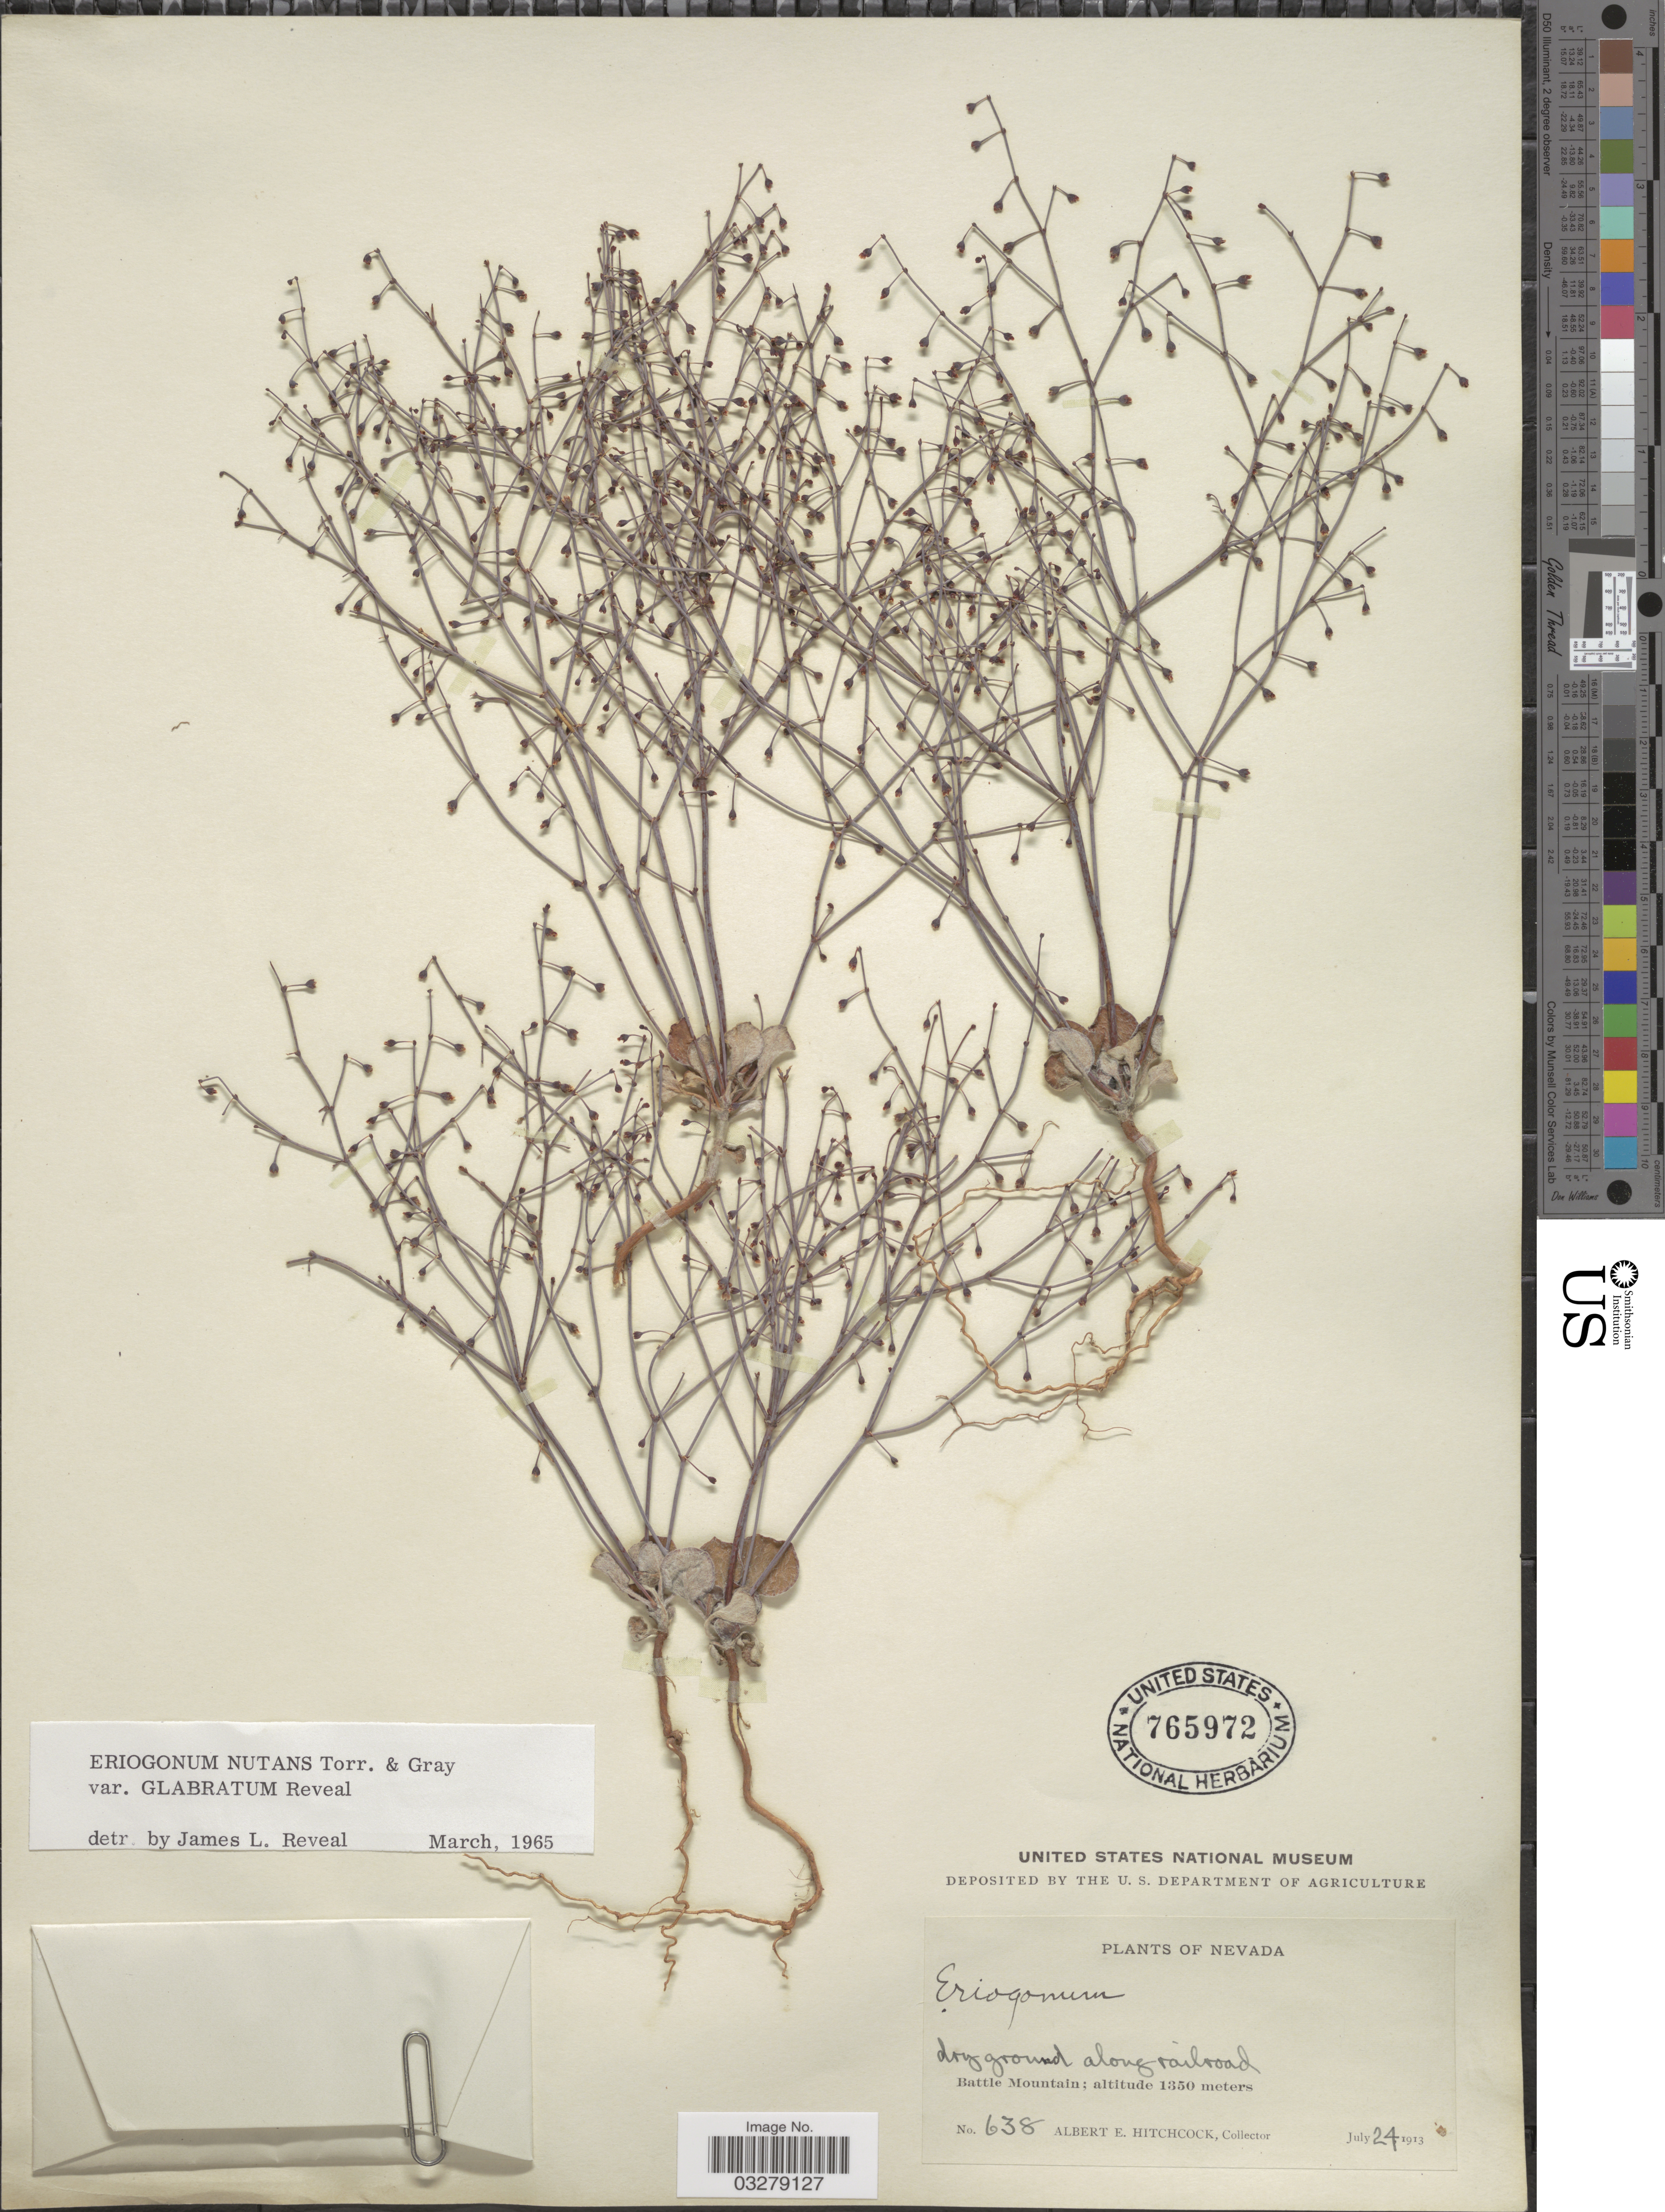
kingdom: Plantae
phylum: Tracheophyta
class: Magnoliopsida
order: Caryophyllales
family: Polygonaceae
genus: Eriogonum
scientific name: Eriogonum nutans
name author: Torr. & A. Gray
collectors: A. Hitchcock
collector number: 638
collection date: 1913-07-24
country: United States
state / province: Nevada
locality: Battle Mountain.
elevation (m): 1350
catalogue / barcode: US 765972